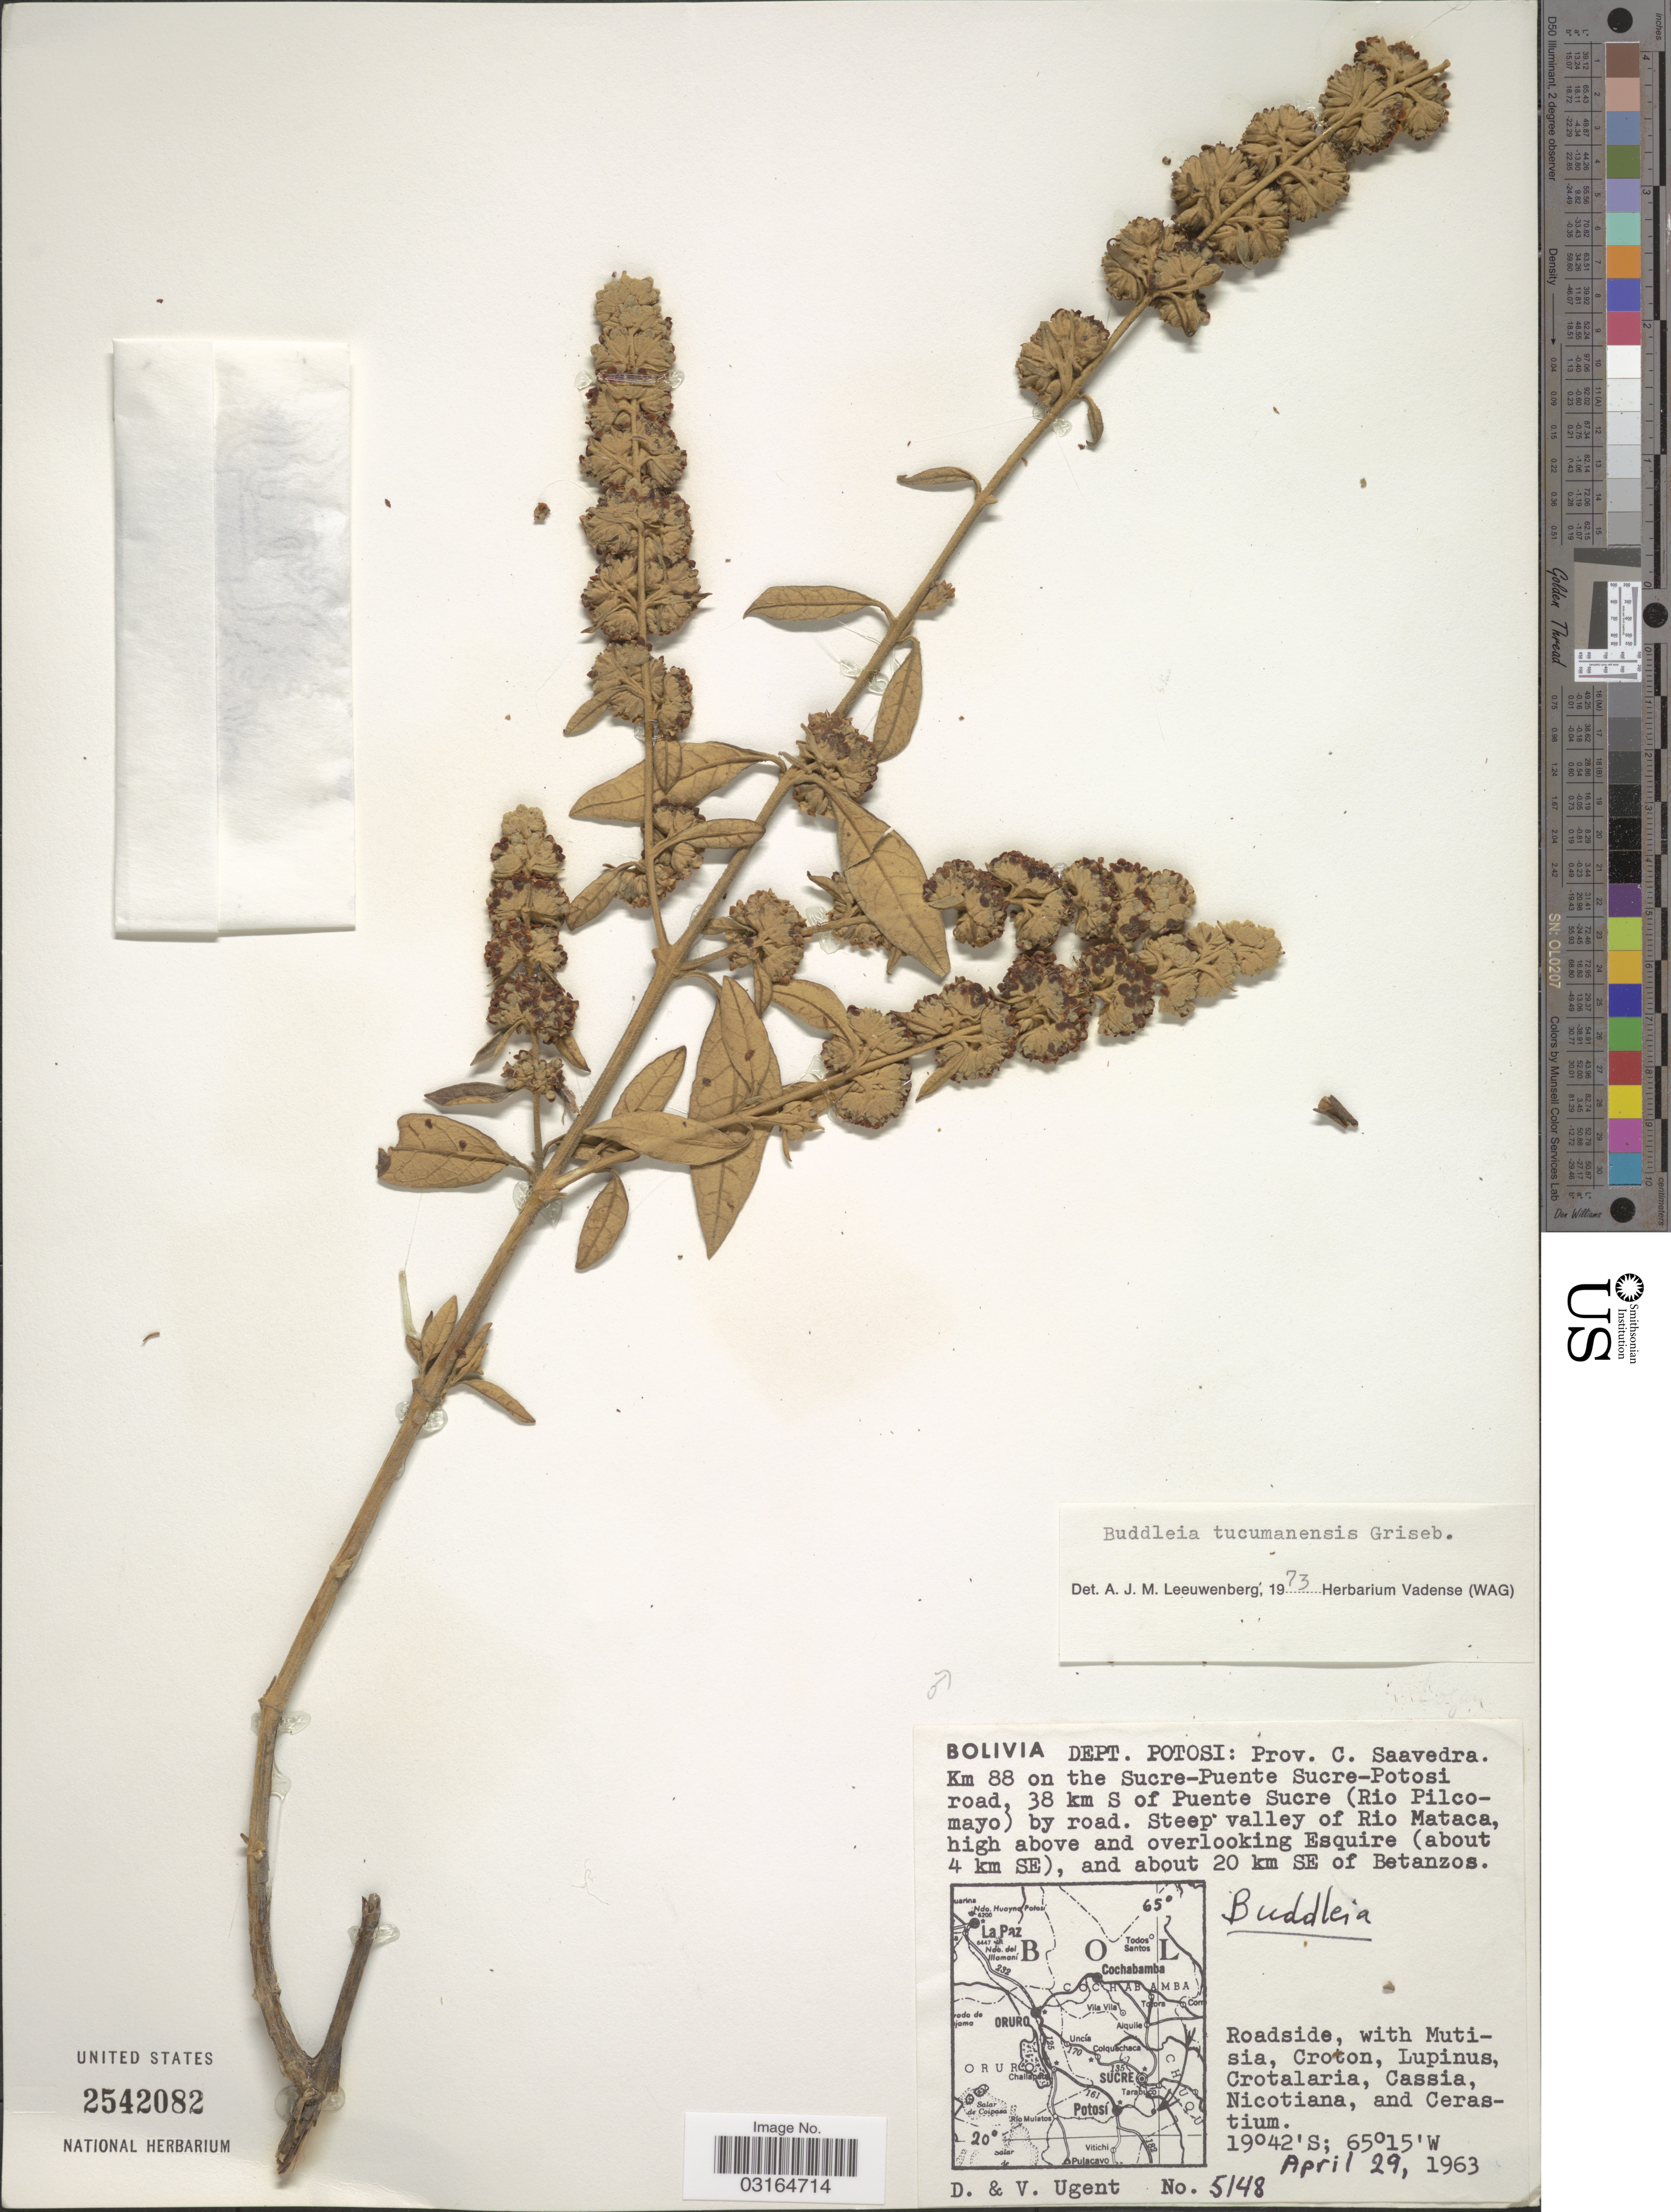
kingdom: Plantae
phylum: Tracheophyta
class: Magnoliopsida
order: Lamiales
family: Scrophulariaceae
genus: Buddleja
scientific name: Buddleja tucumanensis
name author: Griseb.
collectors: D. Ugent & V. Ugent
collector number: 5148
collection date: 1963-04-29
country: Bolivia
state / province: Potosi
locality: Dept. Potosi: Prov. C. Saavedra. Km 88 on the Sucre-Puente Sucre-Potosi road, 38 km S of Puente Sucre (Rio Pilco-mayo) by road. Steep valley of Rio Mataca, high above and overlooking Esquire (about 4 km SE), and about 20 km SE of Betanzos.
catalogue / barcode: US 2542082